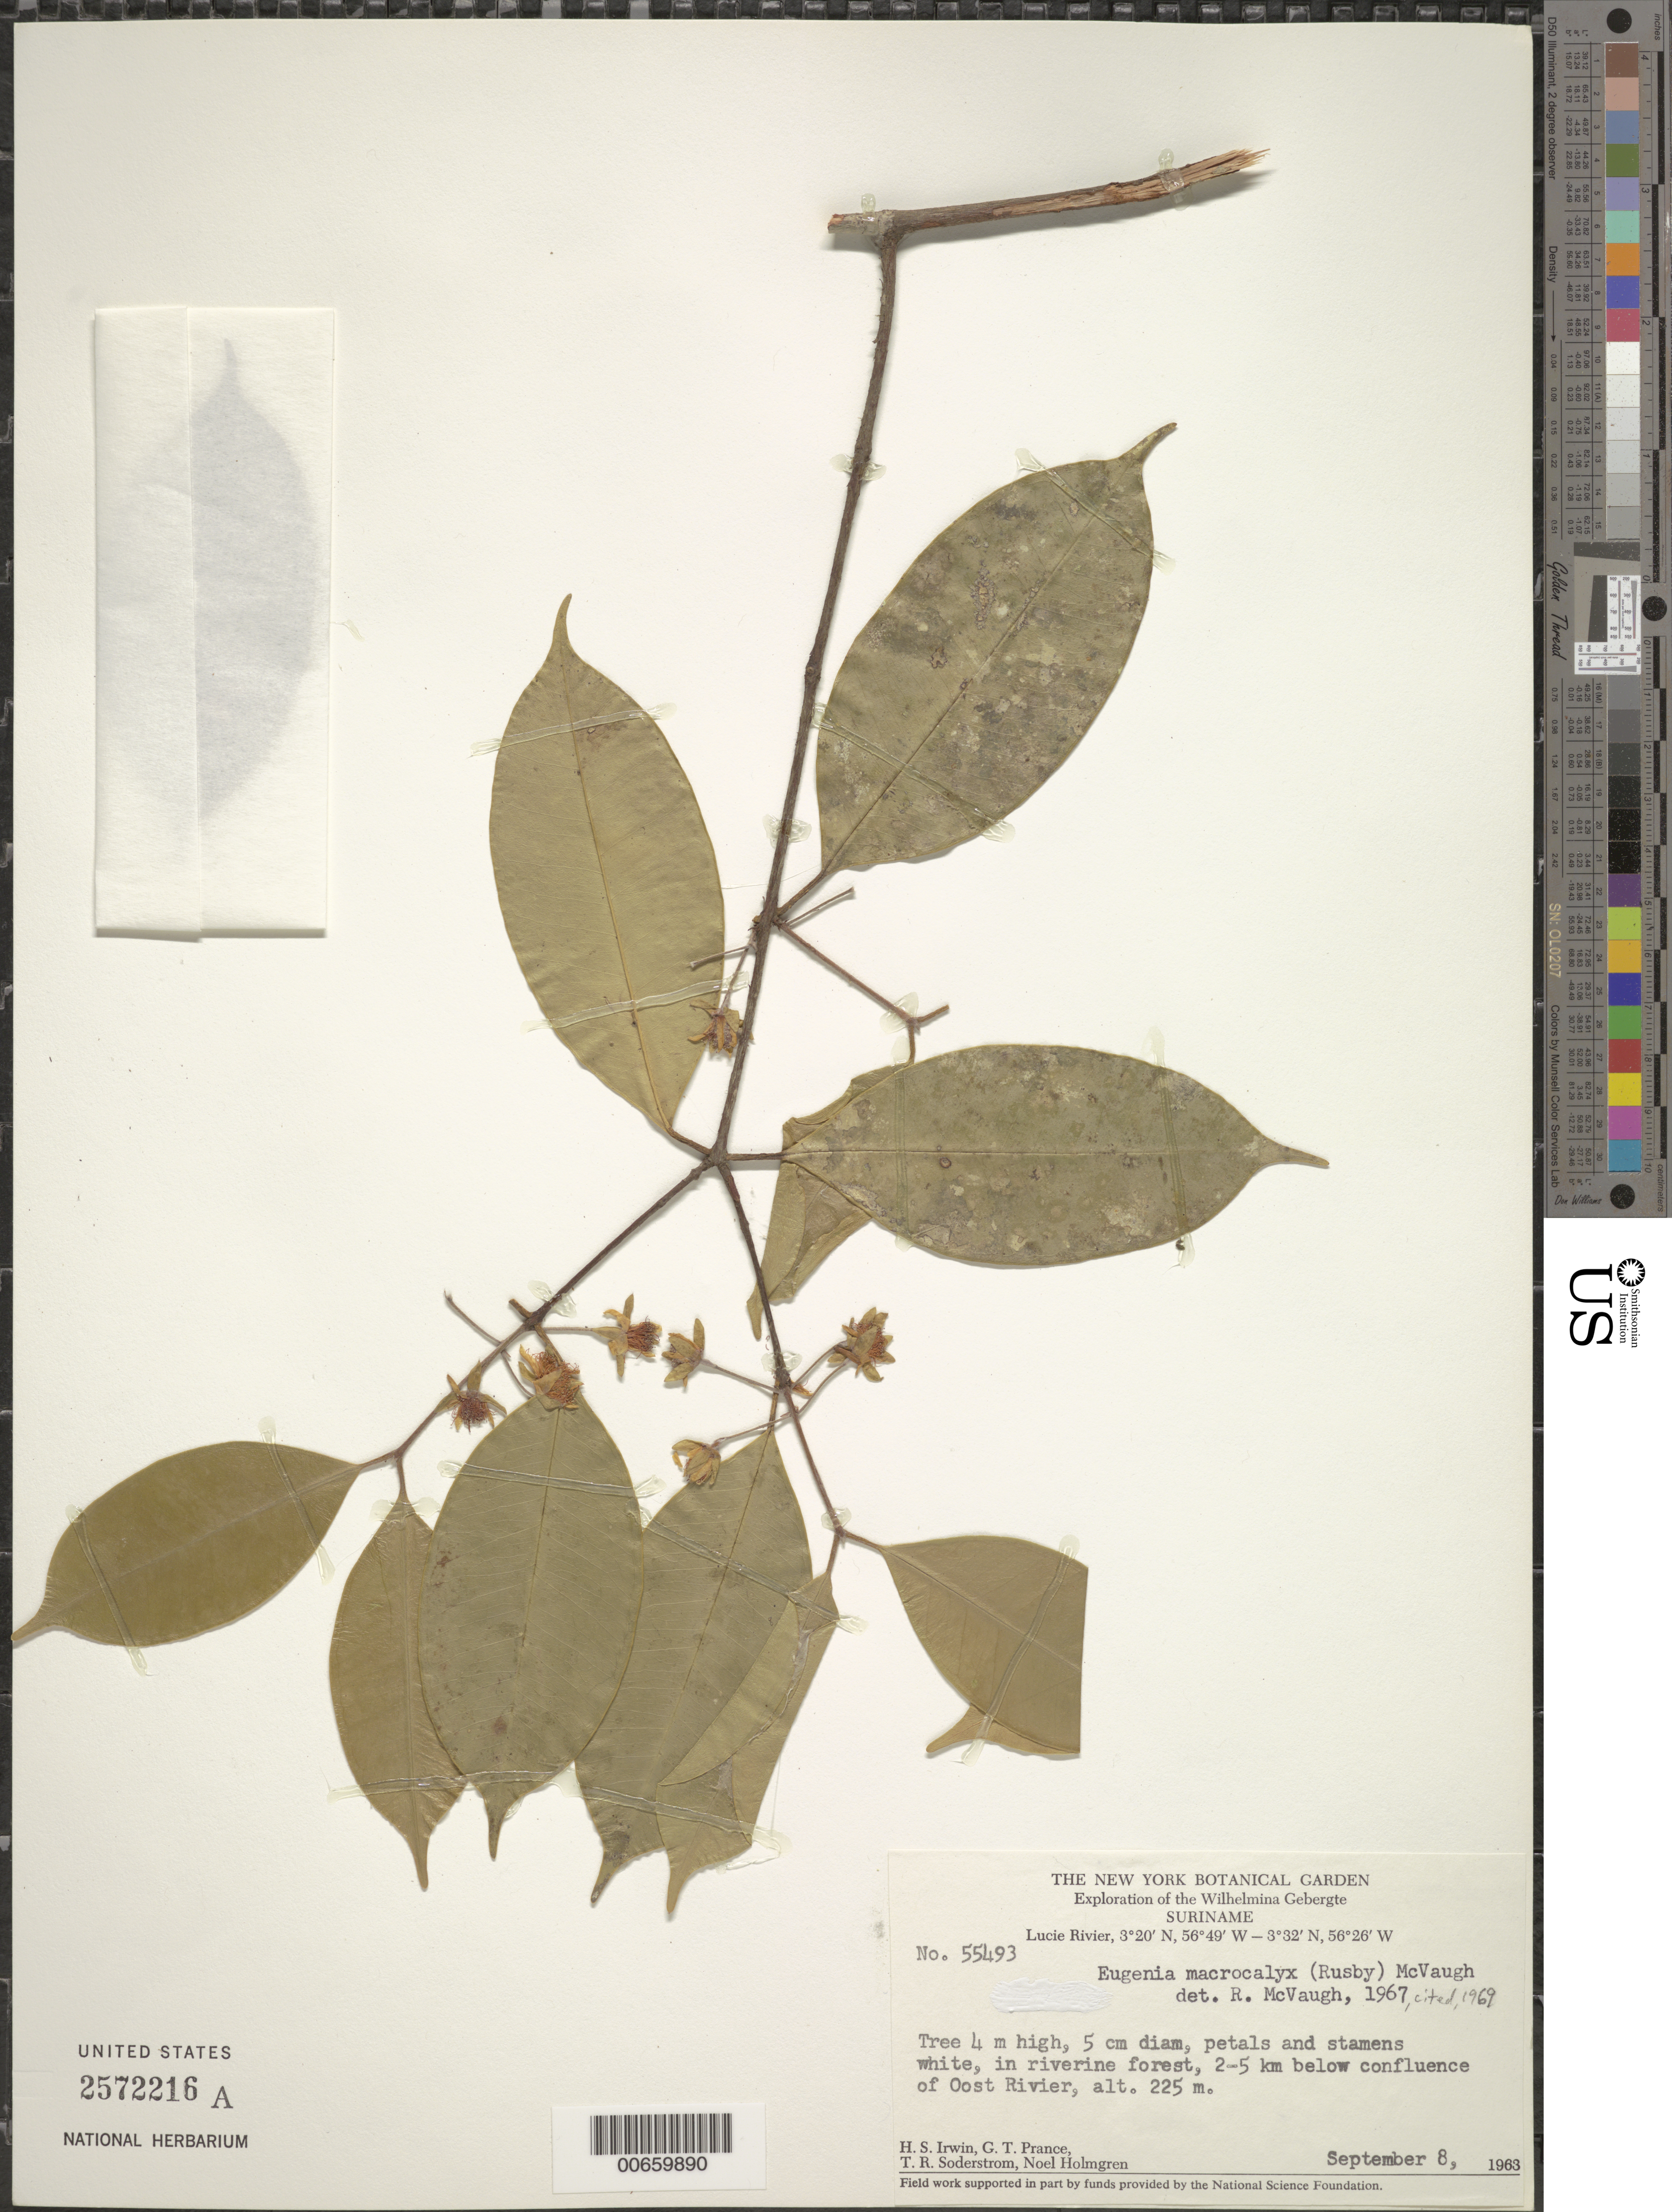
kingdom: Plantae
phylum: Tracheophyta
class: Magnoliopsida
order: Myrtales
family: Myrtaceae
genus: Eugenia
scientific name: Eugenia wentii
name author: Amshoff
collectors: H. Irwin, G. T. Prance, T. R. Soderstrom & N. H. Holmgren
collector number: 55493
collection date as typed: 8-Sep-63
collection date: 1963-09-08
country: Suriname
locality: Lucie R., 2-5 km below confl. with Oost R., Wilhelmina Gebergte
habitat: Riverine forest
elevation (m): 225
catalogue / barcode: US 2572216A